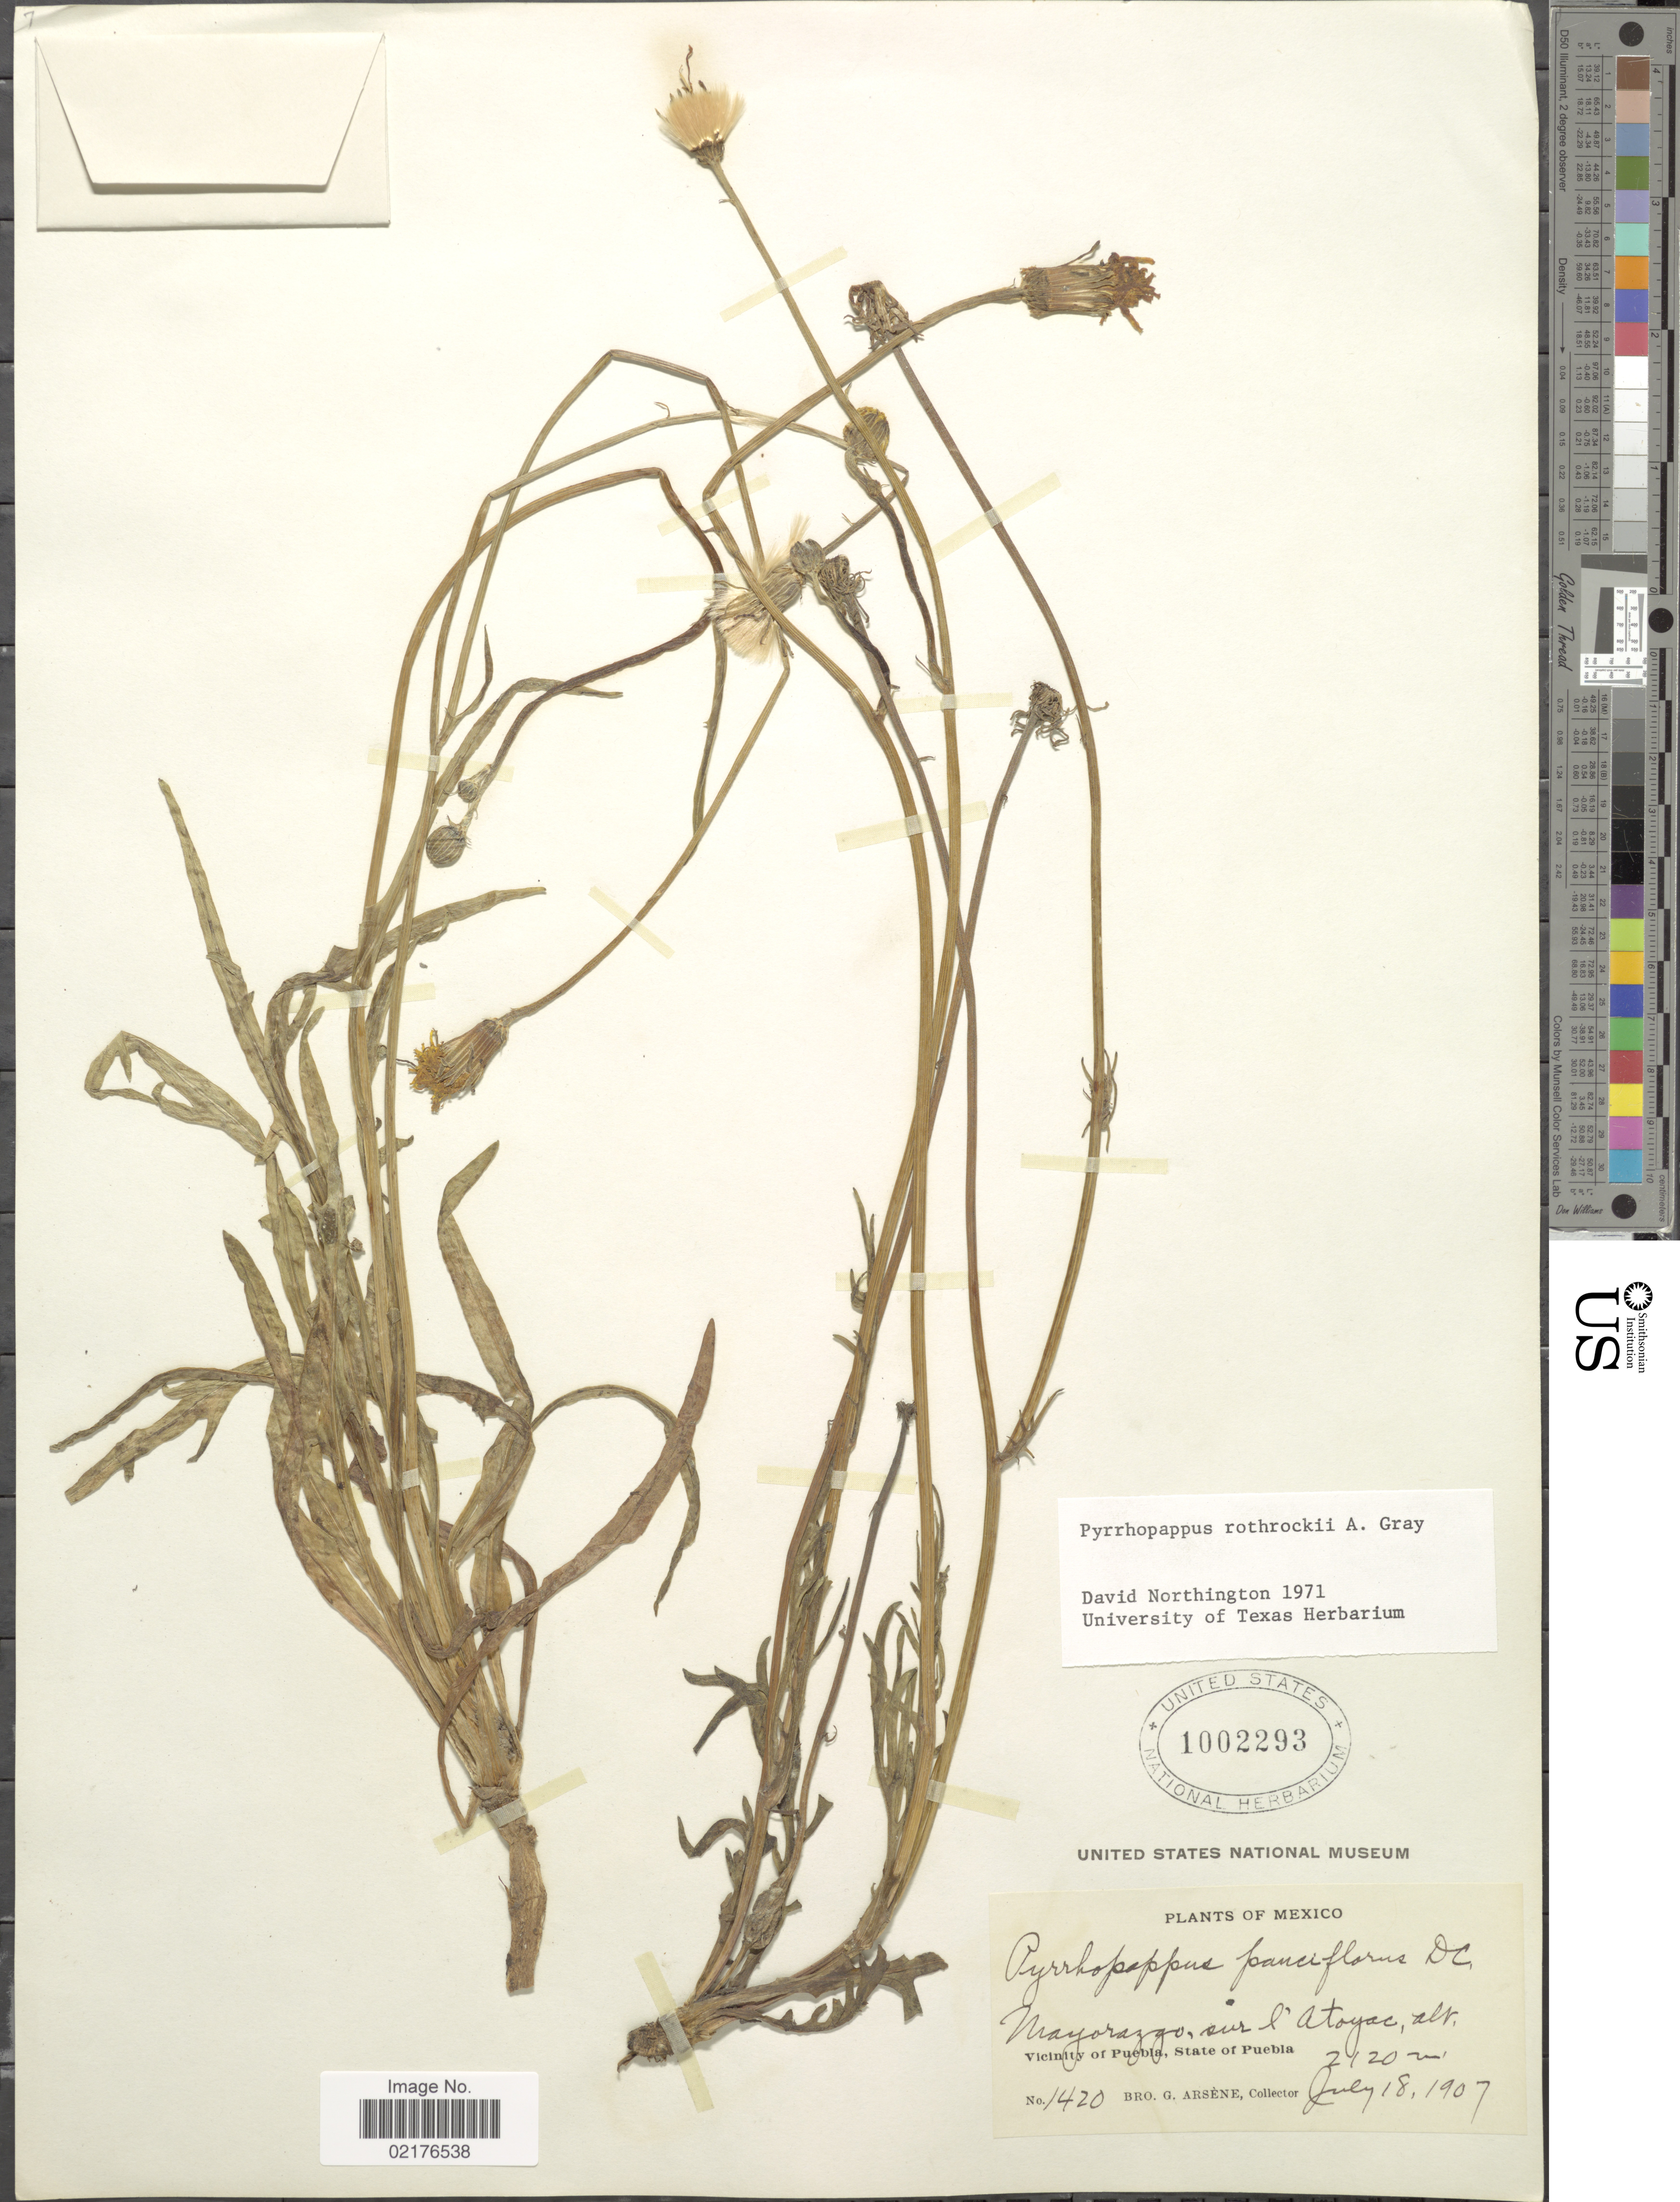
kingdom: Plantae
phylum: Tracheophyta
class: Magnoliopsida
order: Asterales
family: Asteraceae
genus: Pyrrhopappus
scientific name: Pyrrhopappus rothrockii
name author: A. Gray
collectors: Bro. G. Arsène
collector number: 1420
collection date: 1907-07-18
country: Mexico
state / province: Puebla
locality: Mayorazzo, sur l' Atoyac, Vicinity of Puebla, State of Puebla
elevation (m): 2120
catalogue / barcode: US 1002293